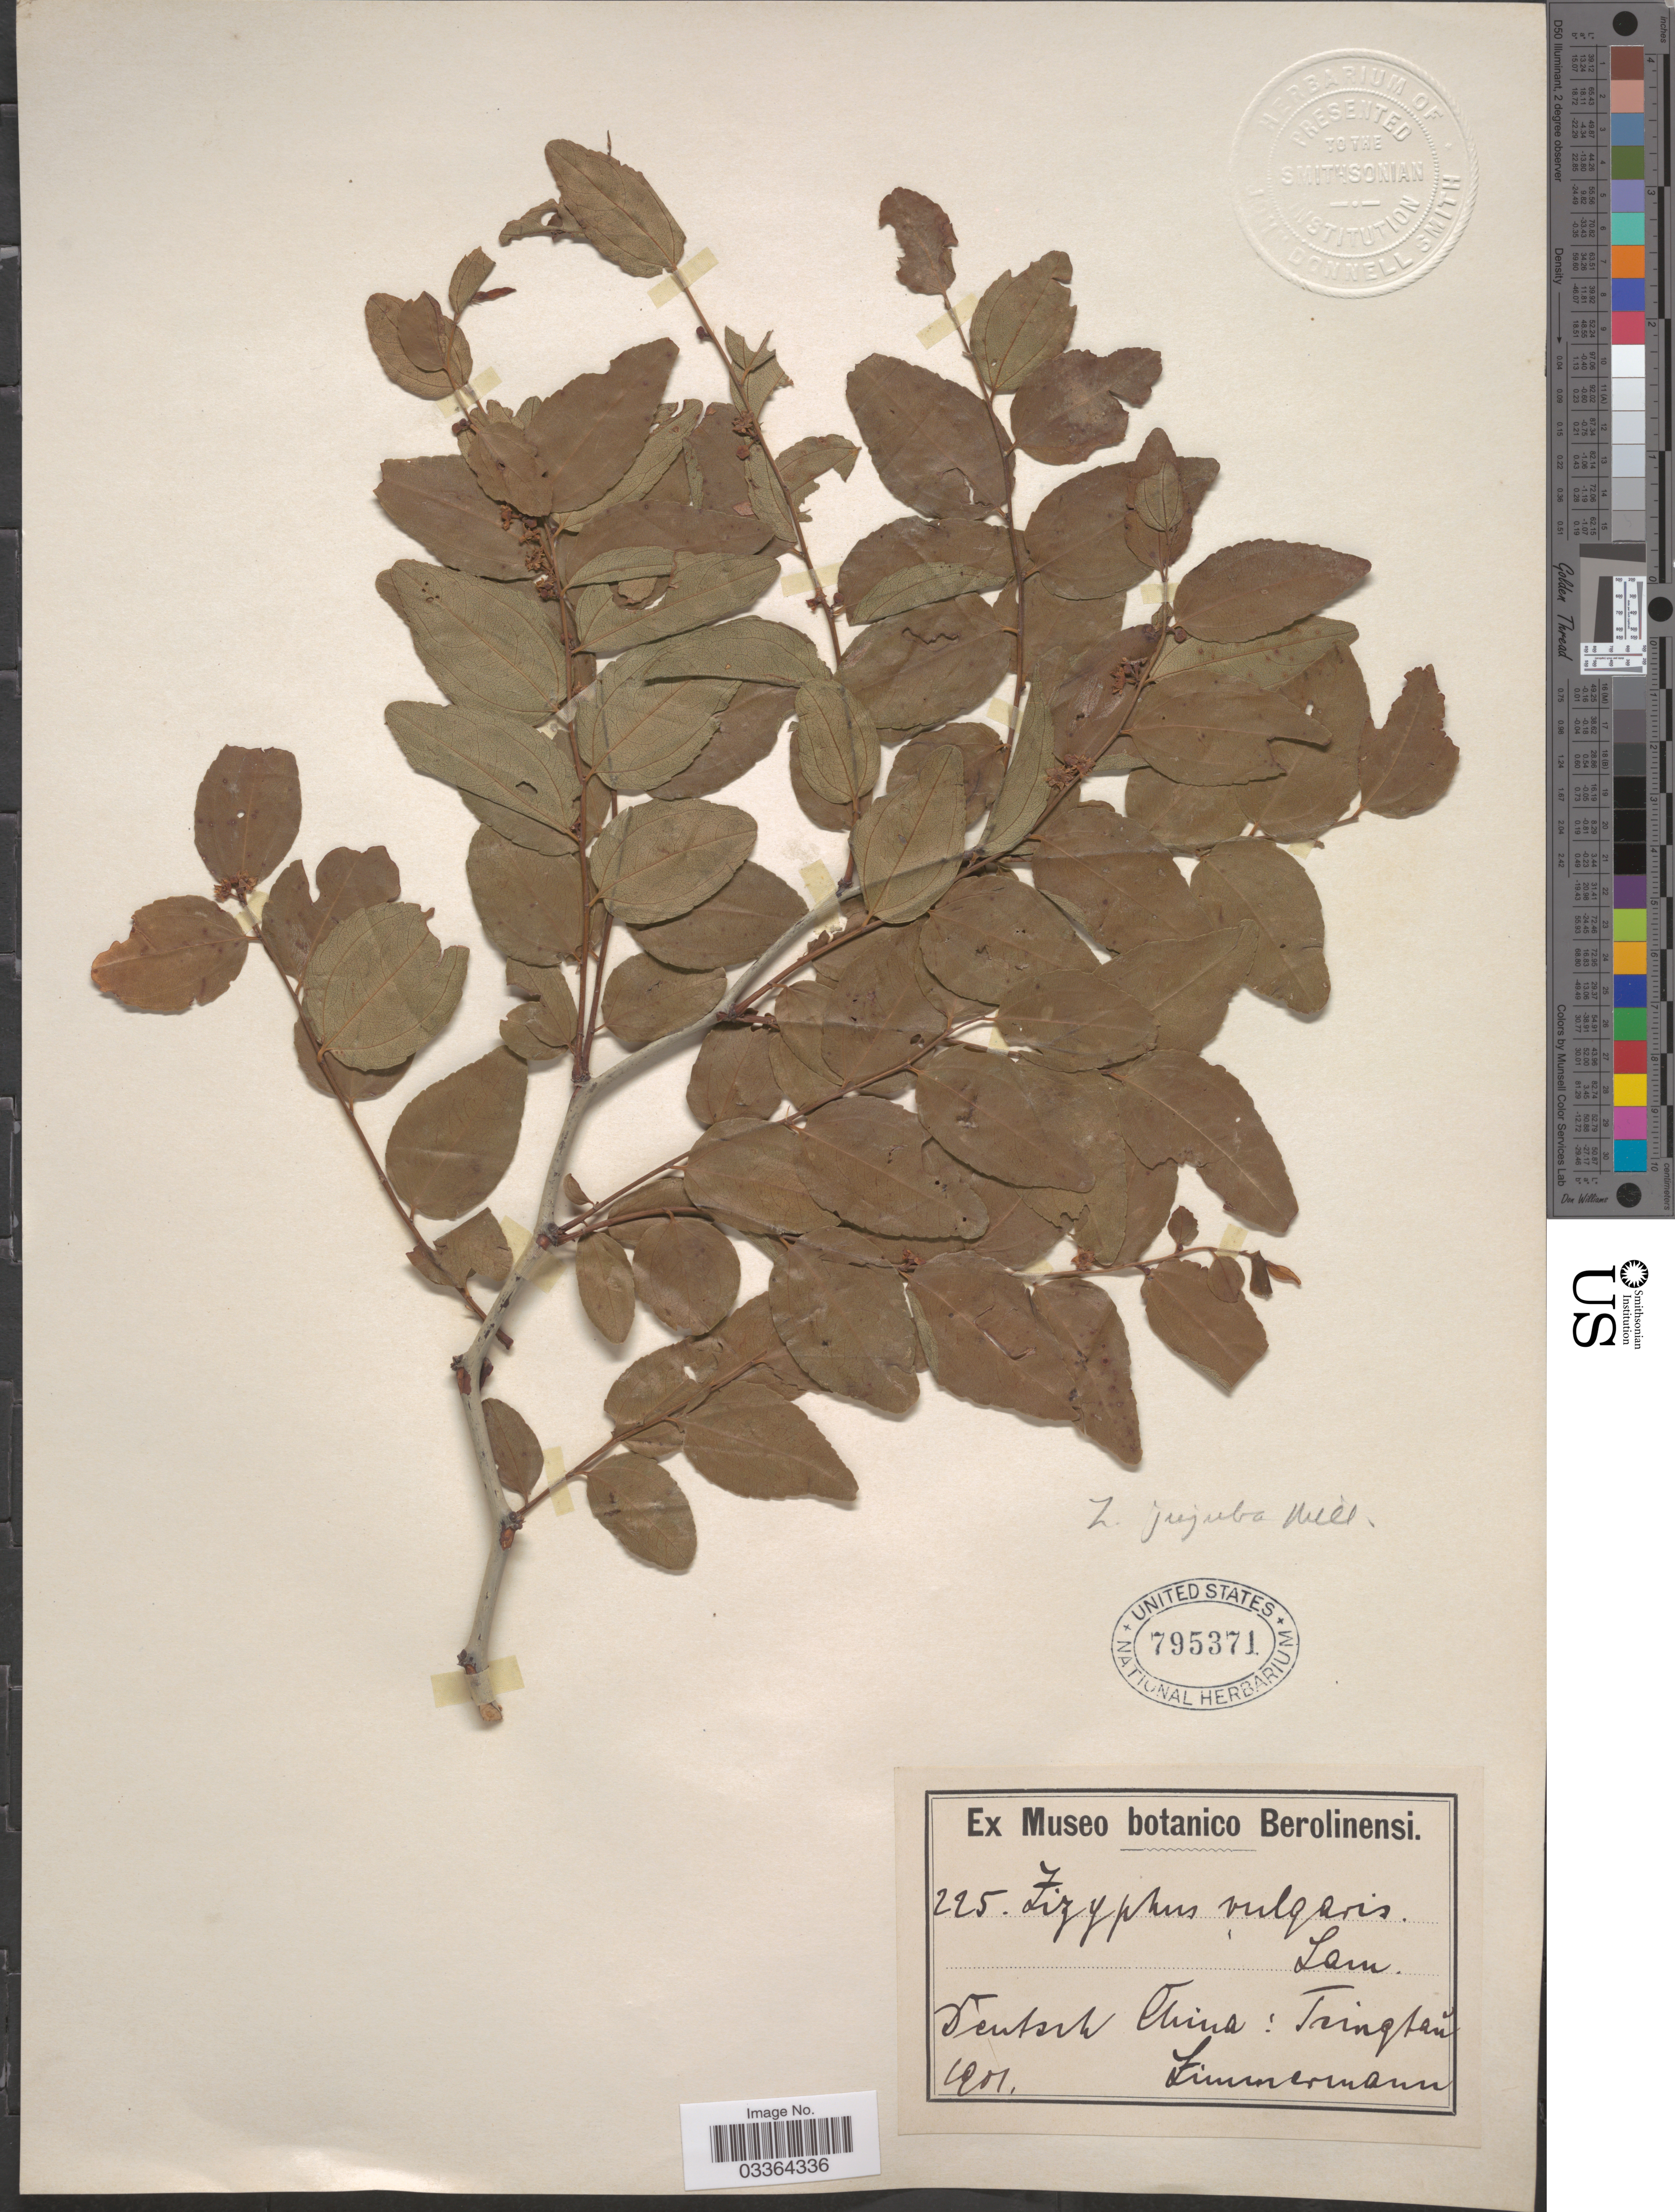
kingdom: Plantae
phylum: Tracheophyta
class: Magnoliopsida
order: Rosales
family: Rhamnaceae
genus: Ziziphus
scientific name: Ziziphus jujuba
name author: Mill.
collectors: -. Zimmermann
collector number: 225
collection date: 1901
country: China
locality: Deutsch China: Tsingtaŭ.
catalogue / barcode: US 795371